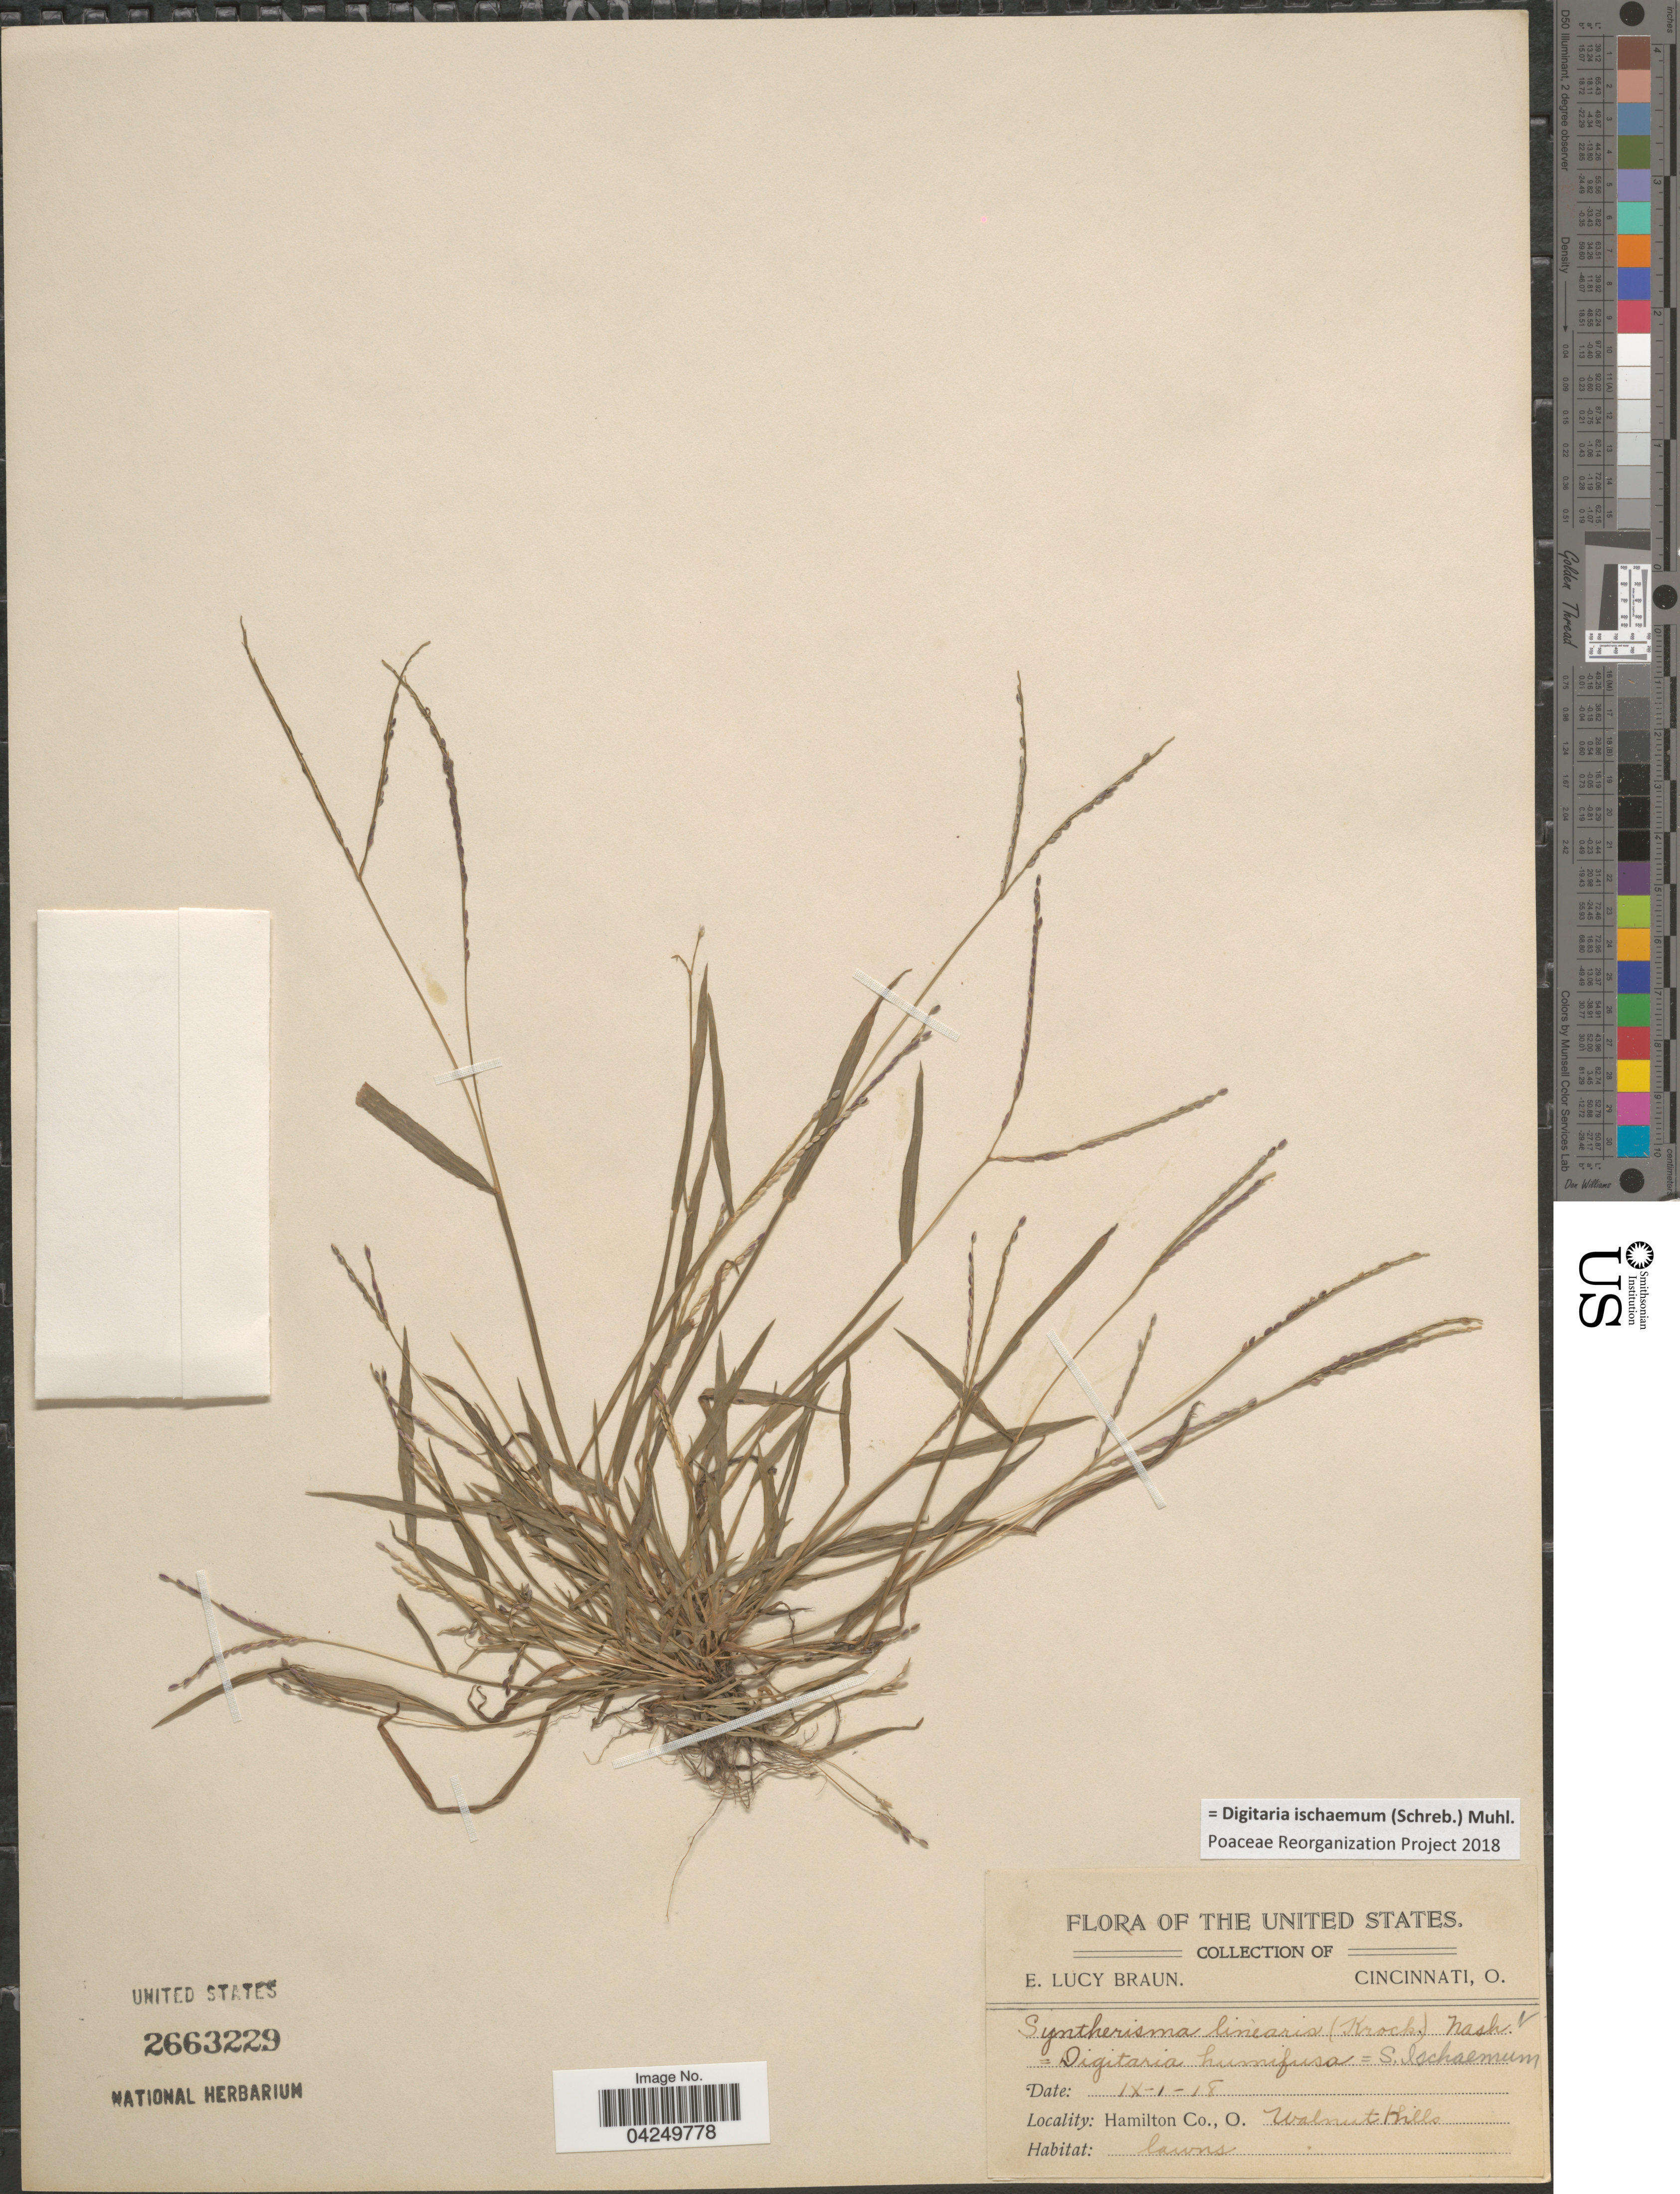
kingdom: Plantae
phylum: Tracheophyta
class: Liliopsida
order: Poales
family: Poaceae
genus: Digitaria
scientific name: Digitaria ischaemum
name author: (Schreber) Schreber ex Muhl.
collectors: E. L. Braun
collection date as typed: Transcribed d/m/y: 1/9/18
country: United States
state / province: Ohio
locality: Hamilton Co. Walnut Hills.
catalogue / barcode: US 2663229